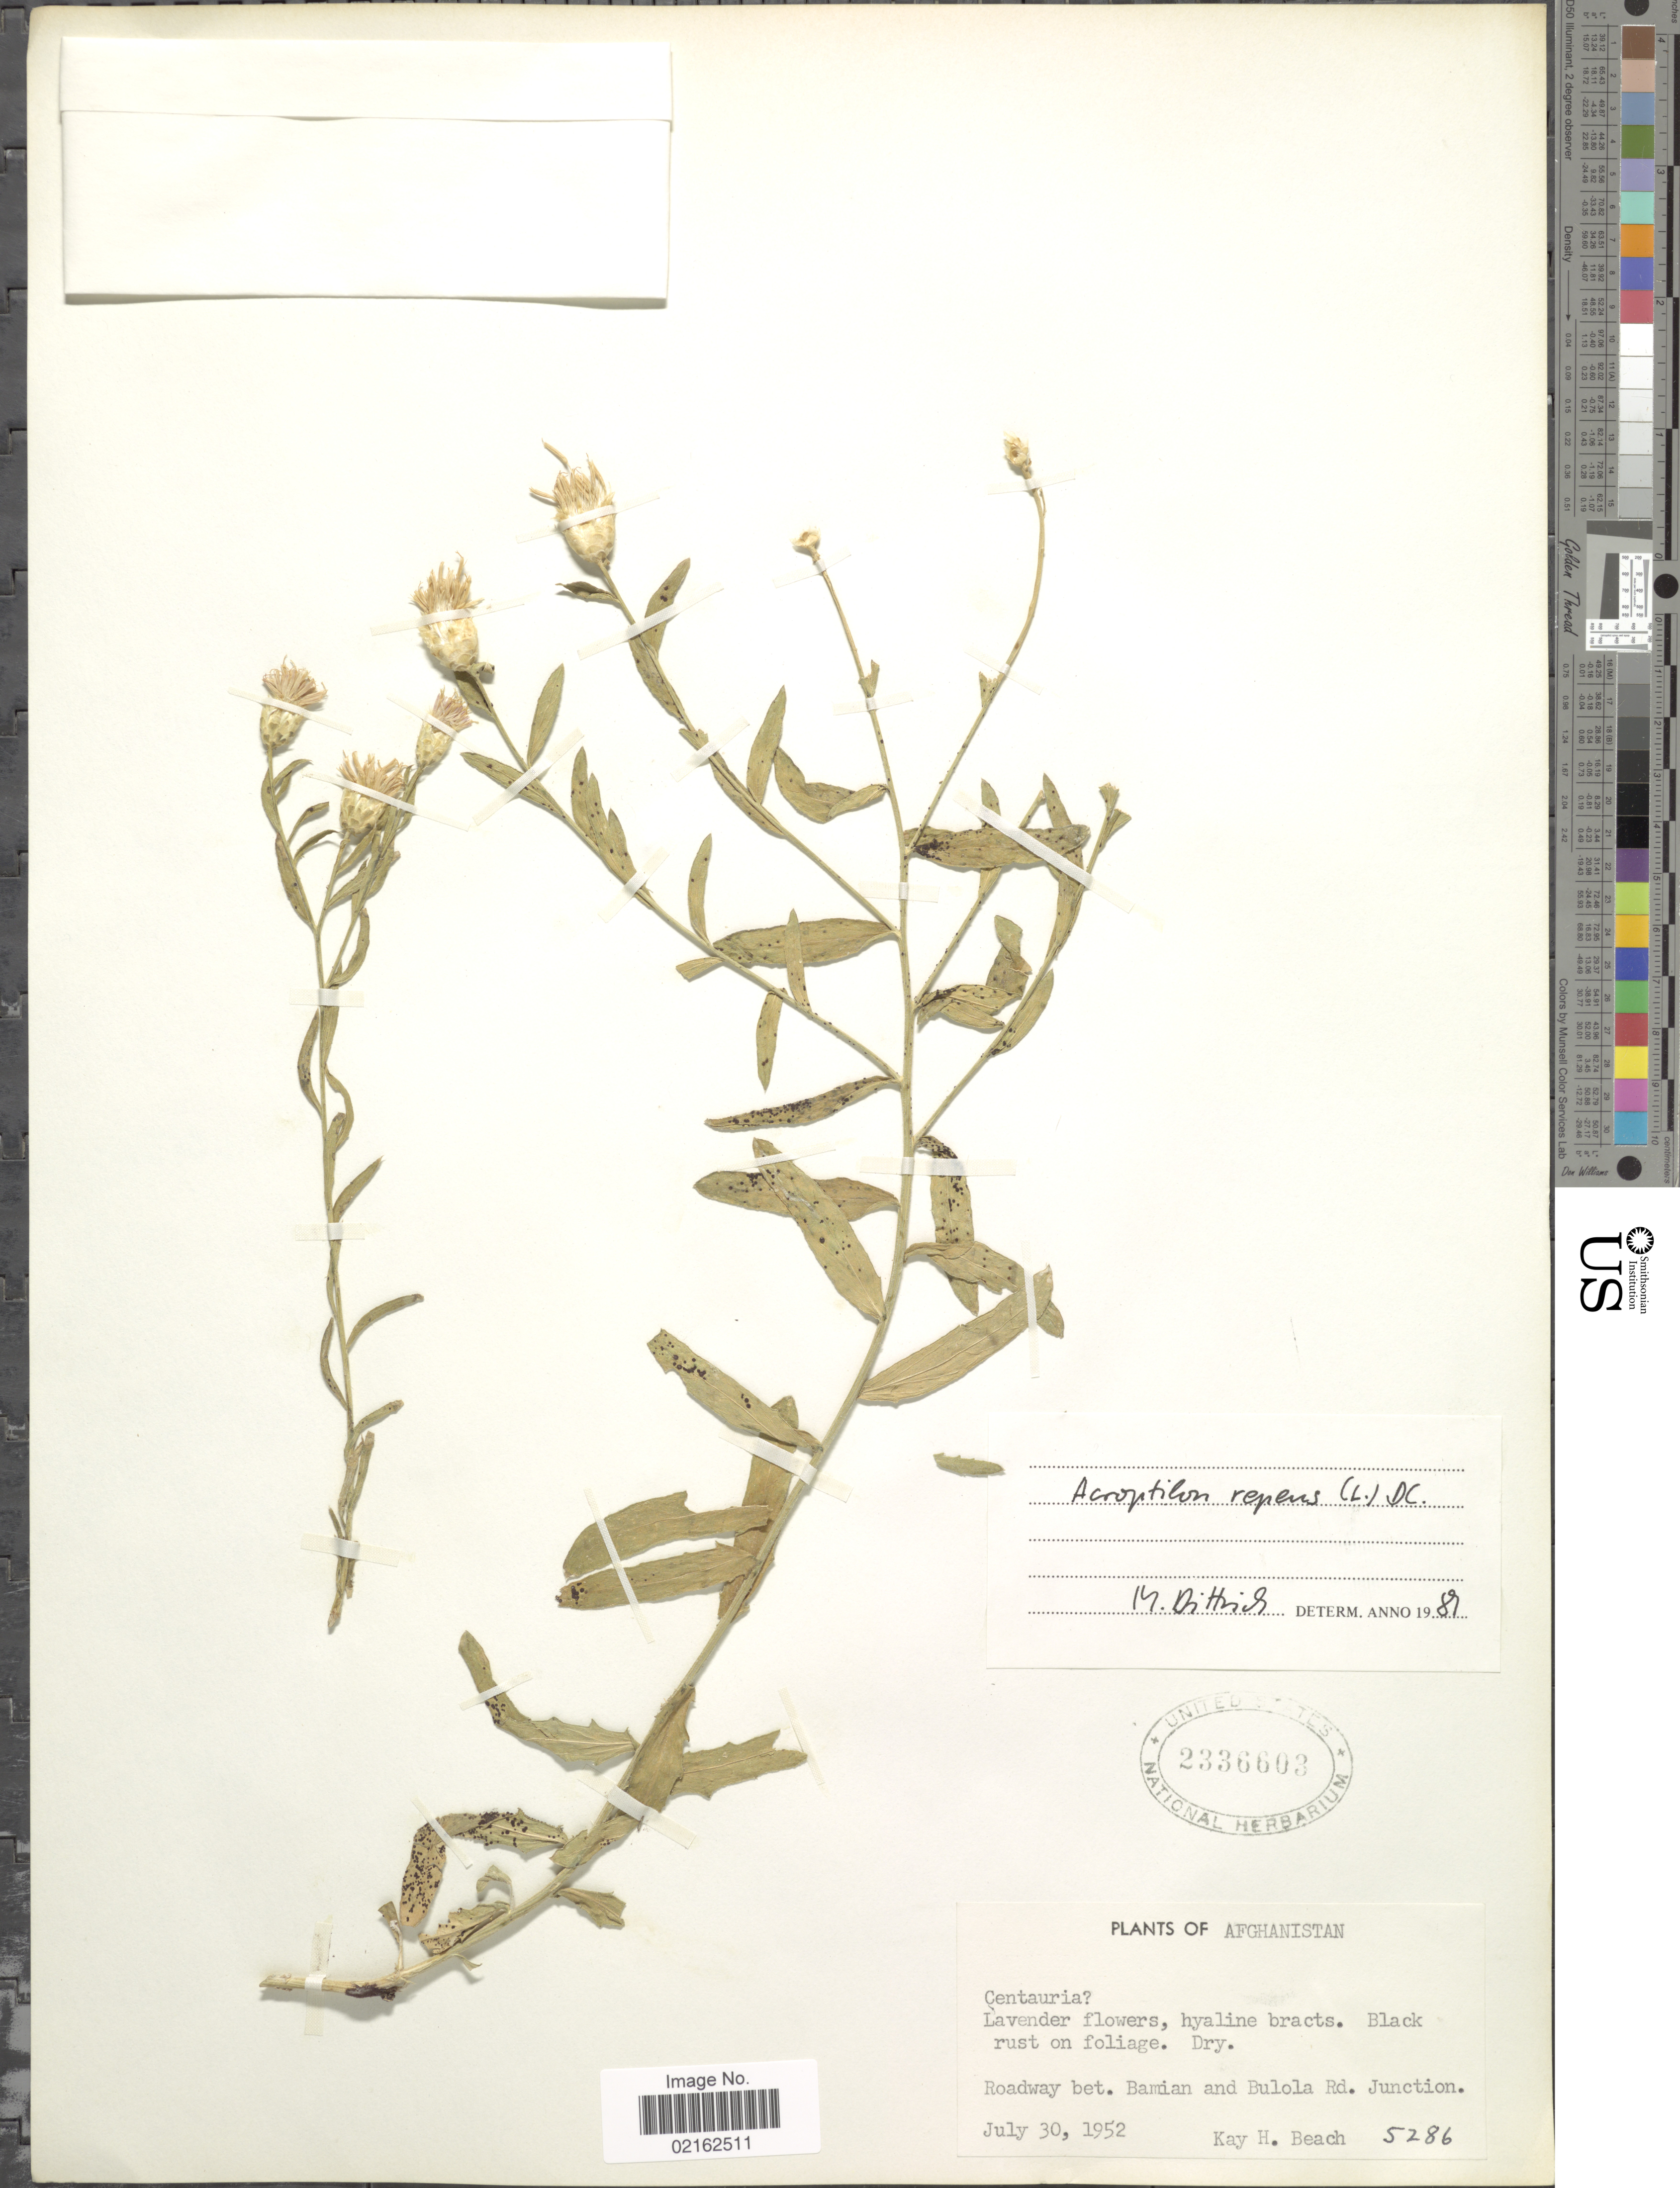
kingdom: Plantae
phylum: Tracheophyta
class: Magnoliopsida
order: Asterales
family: Asteraceae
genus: Acroptilon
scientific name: Acroptilon repens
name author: (L.) DC.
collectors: K. H. Beach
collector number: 5286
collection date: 1952-07-30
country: Afghanistan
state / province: Bamian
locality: Roadway bet. Bamian and Bulola Rd. Junction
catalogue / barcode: US 2336603